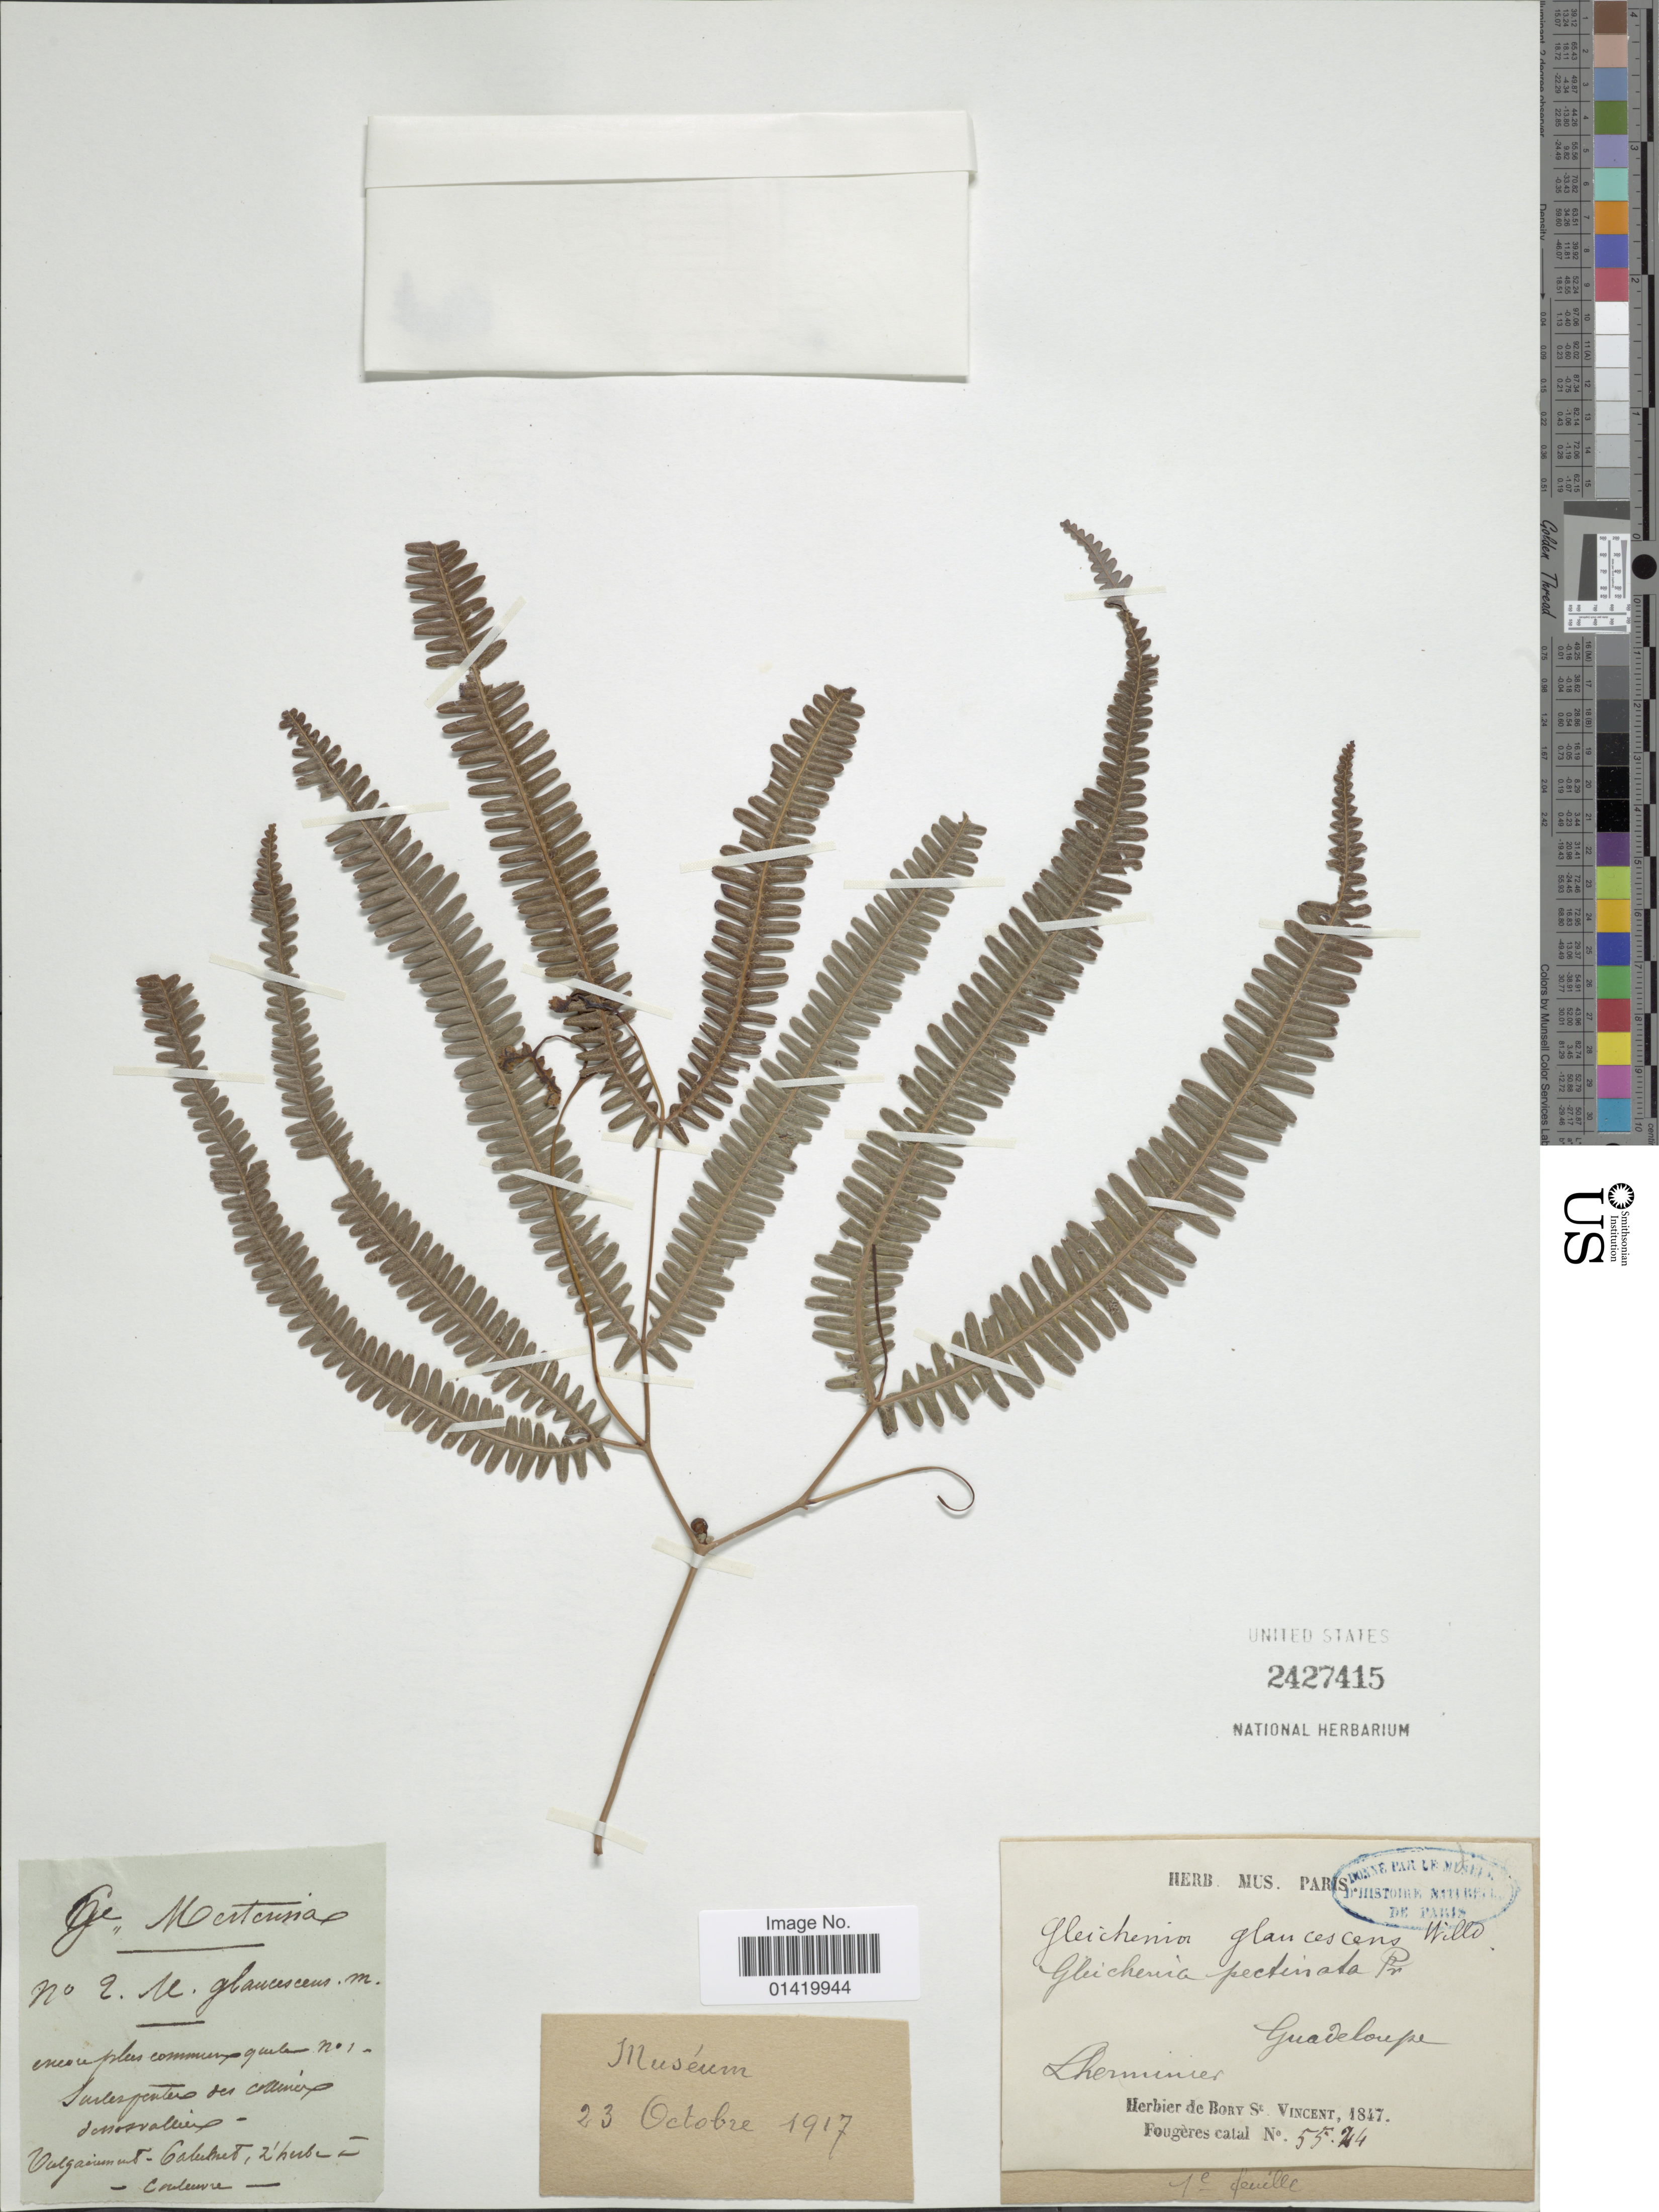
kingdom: Plantae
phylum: Tracheophyta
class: Polypodiopsida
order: Gleicheniales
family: Gleicheniaceae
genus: Gleichenella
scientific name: Gleichenella pectinata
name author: (Willd.) Ching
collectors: -. L'Herminier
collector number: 5524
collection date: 1847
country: Guadeloupe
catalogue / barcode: US 2427415